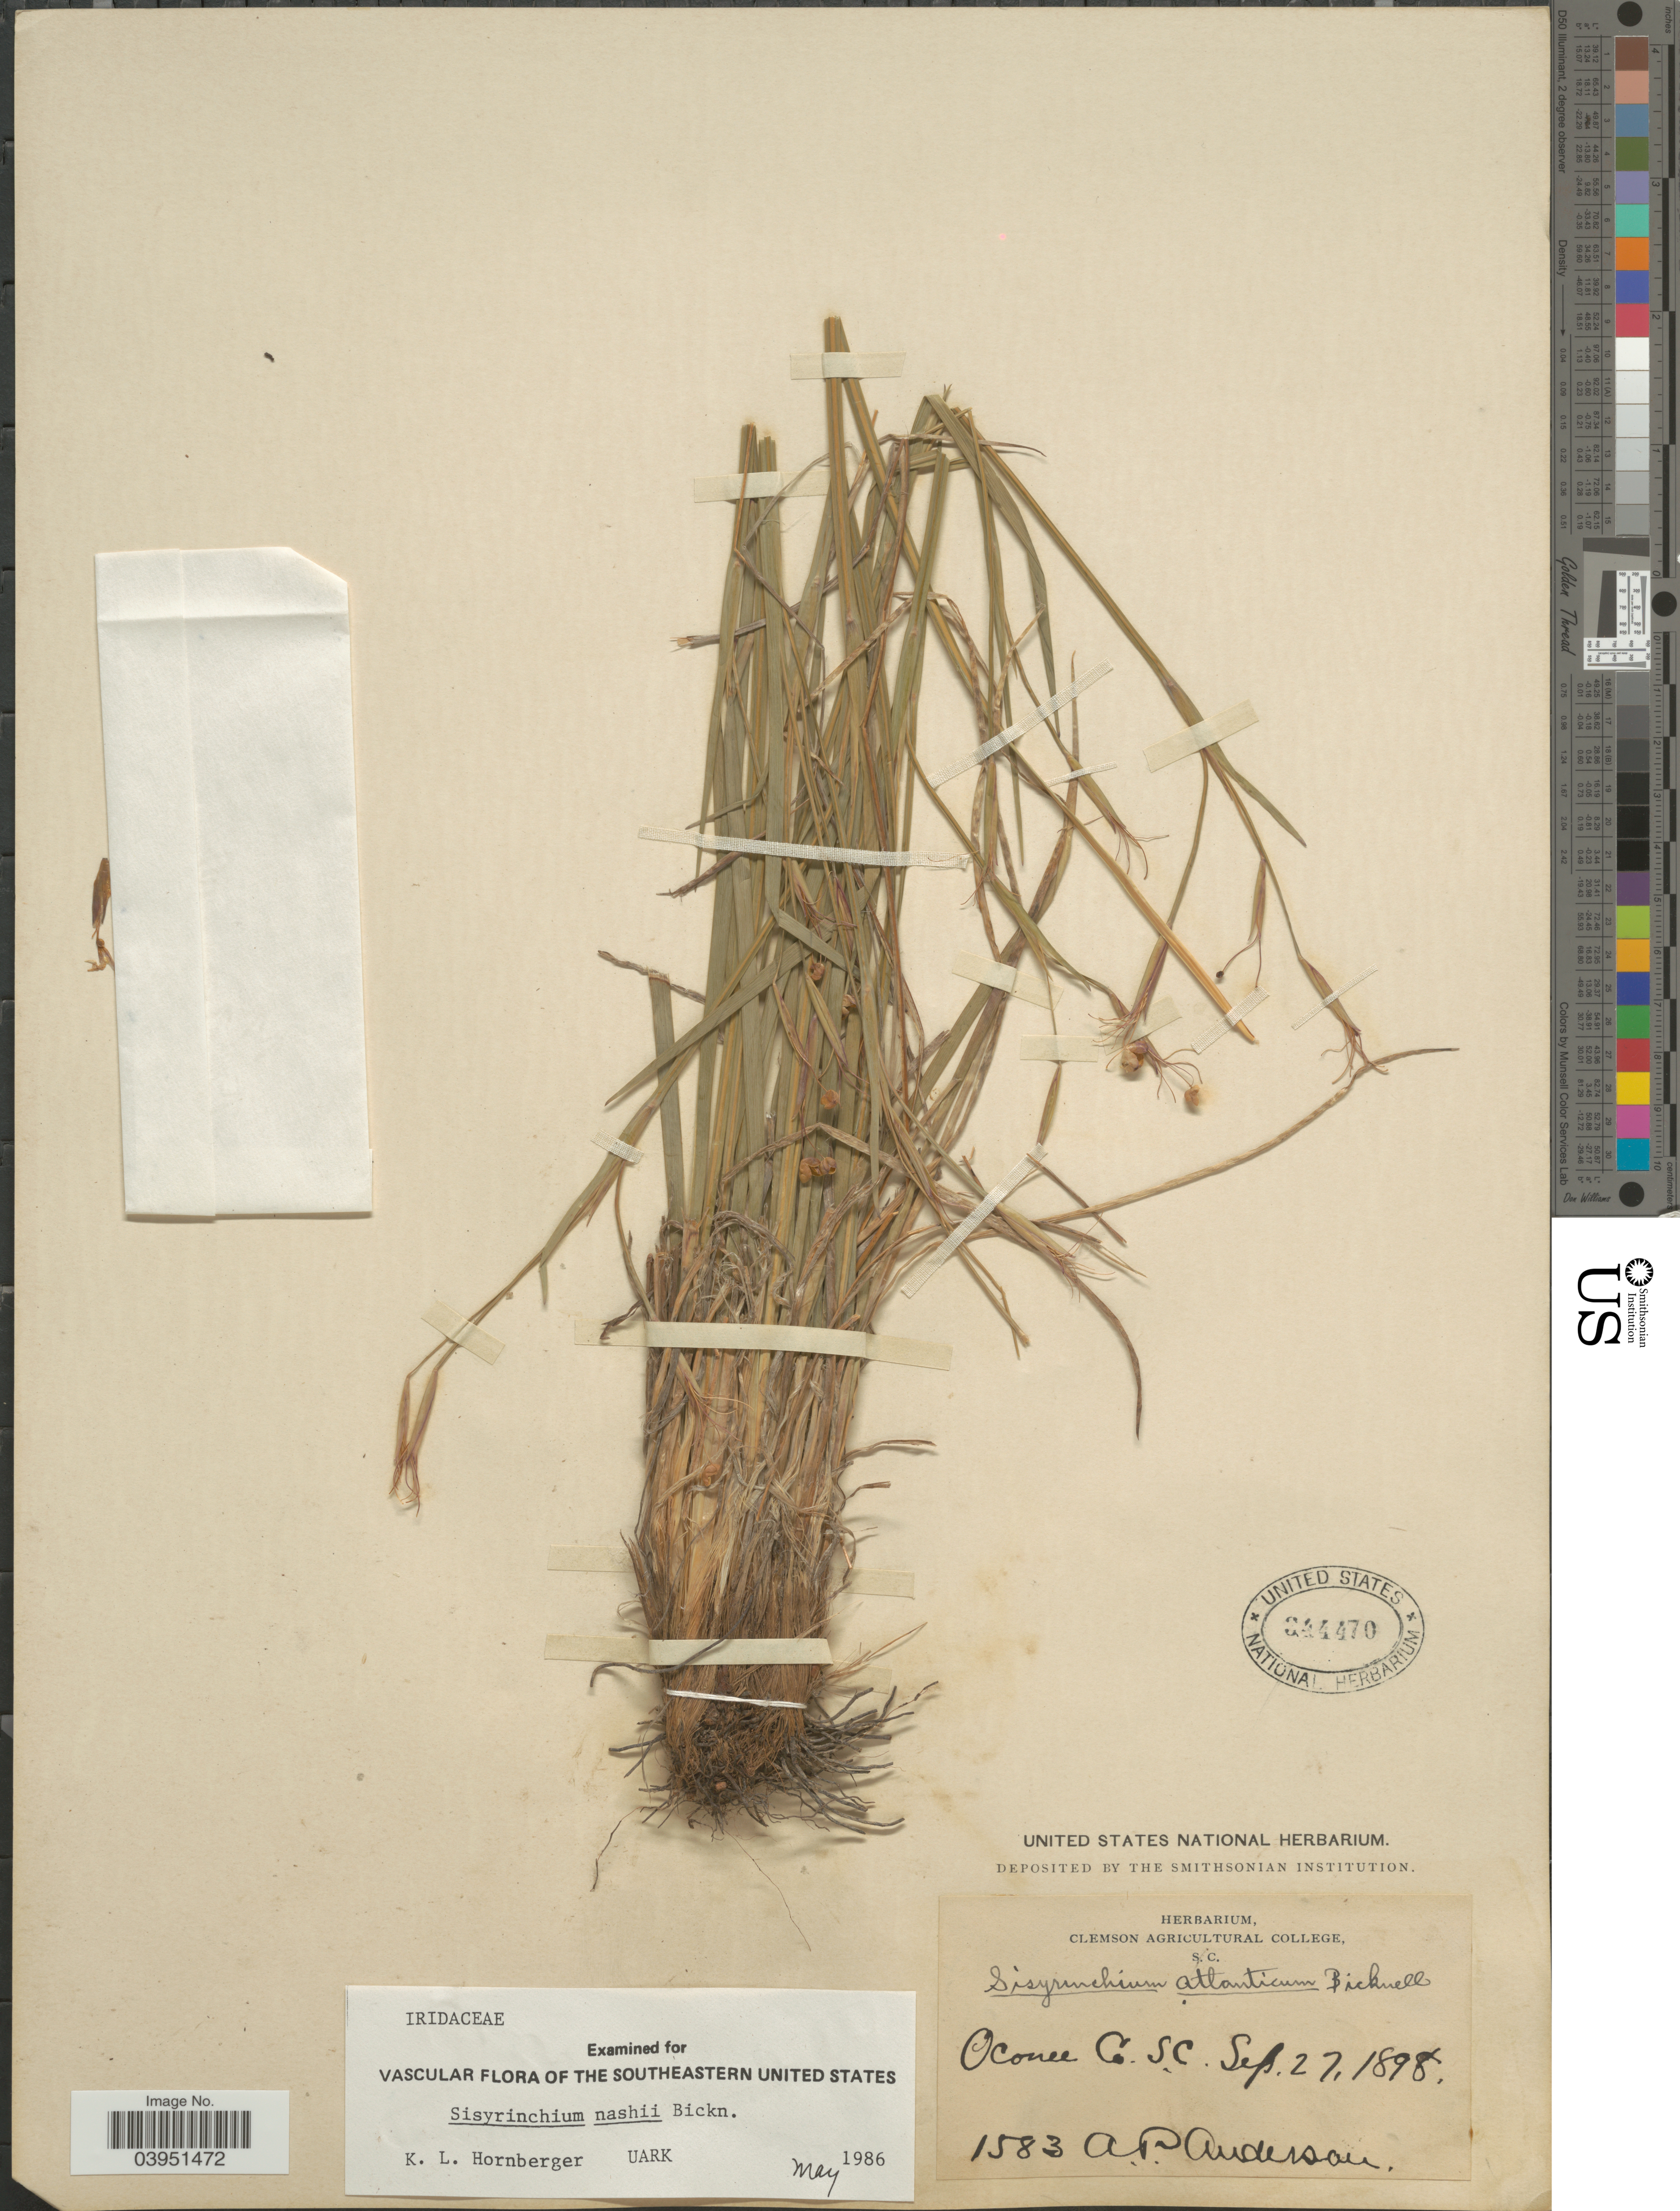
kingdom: Plantae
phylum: Tracheophyta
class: Liliopsida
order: Asparagales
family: Iridaceae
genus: Sisyrinchium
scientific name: Sisyrinchium nashii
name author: E.P. Bicknell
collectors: A. P. Anderson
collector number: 1583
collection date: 1898-09-27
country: United States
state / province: South Carolina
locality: Oconee Co.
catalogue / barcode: US 344470